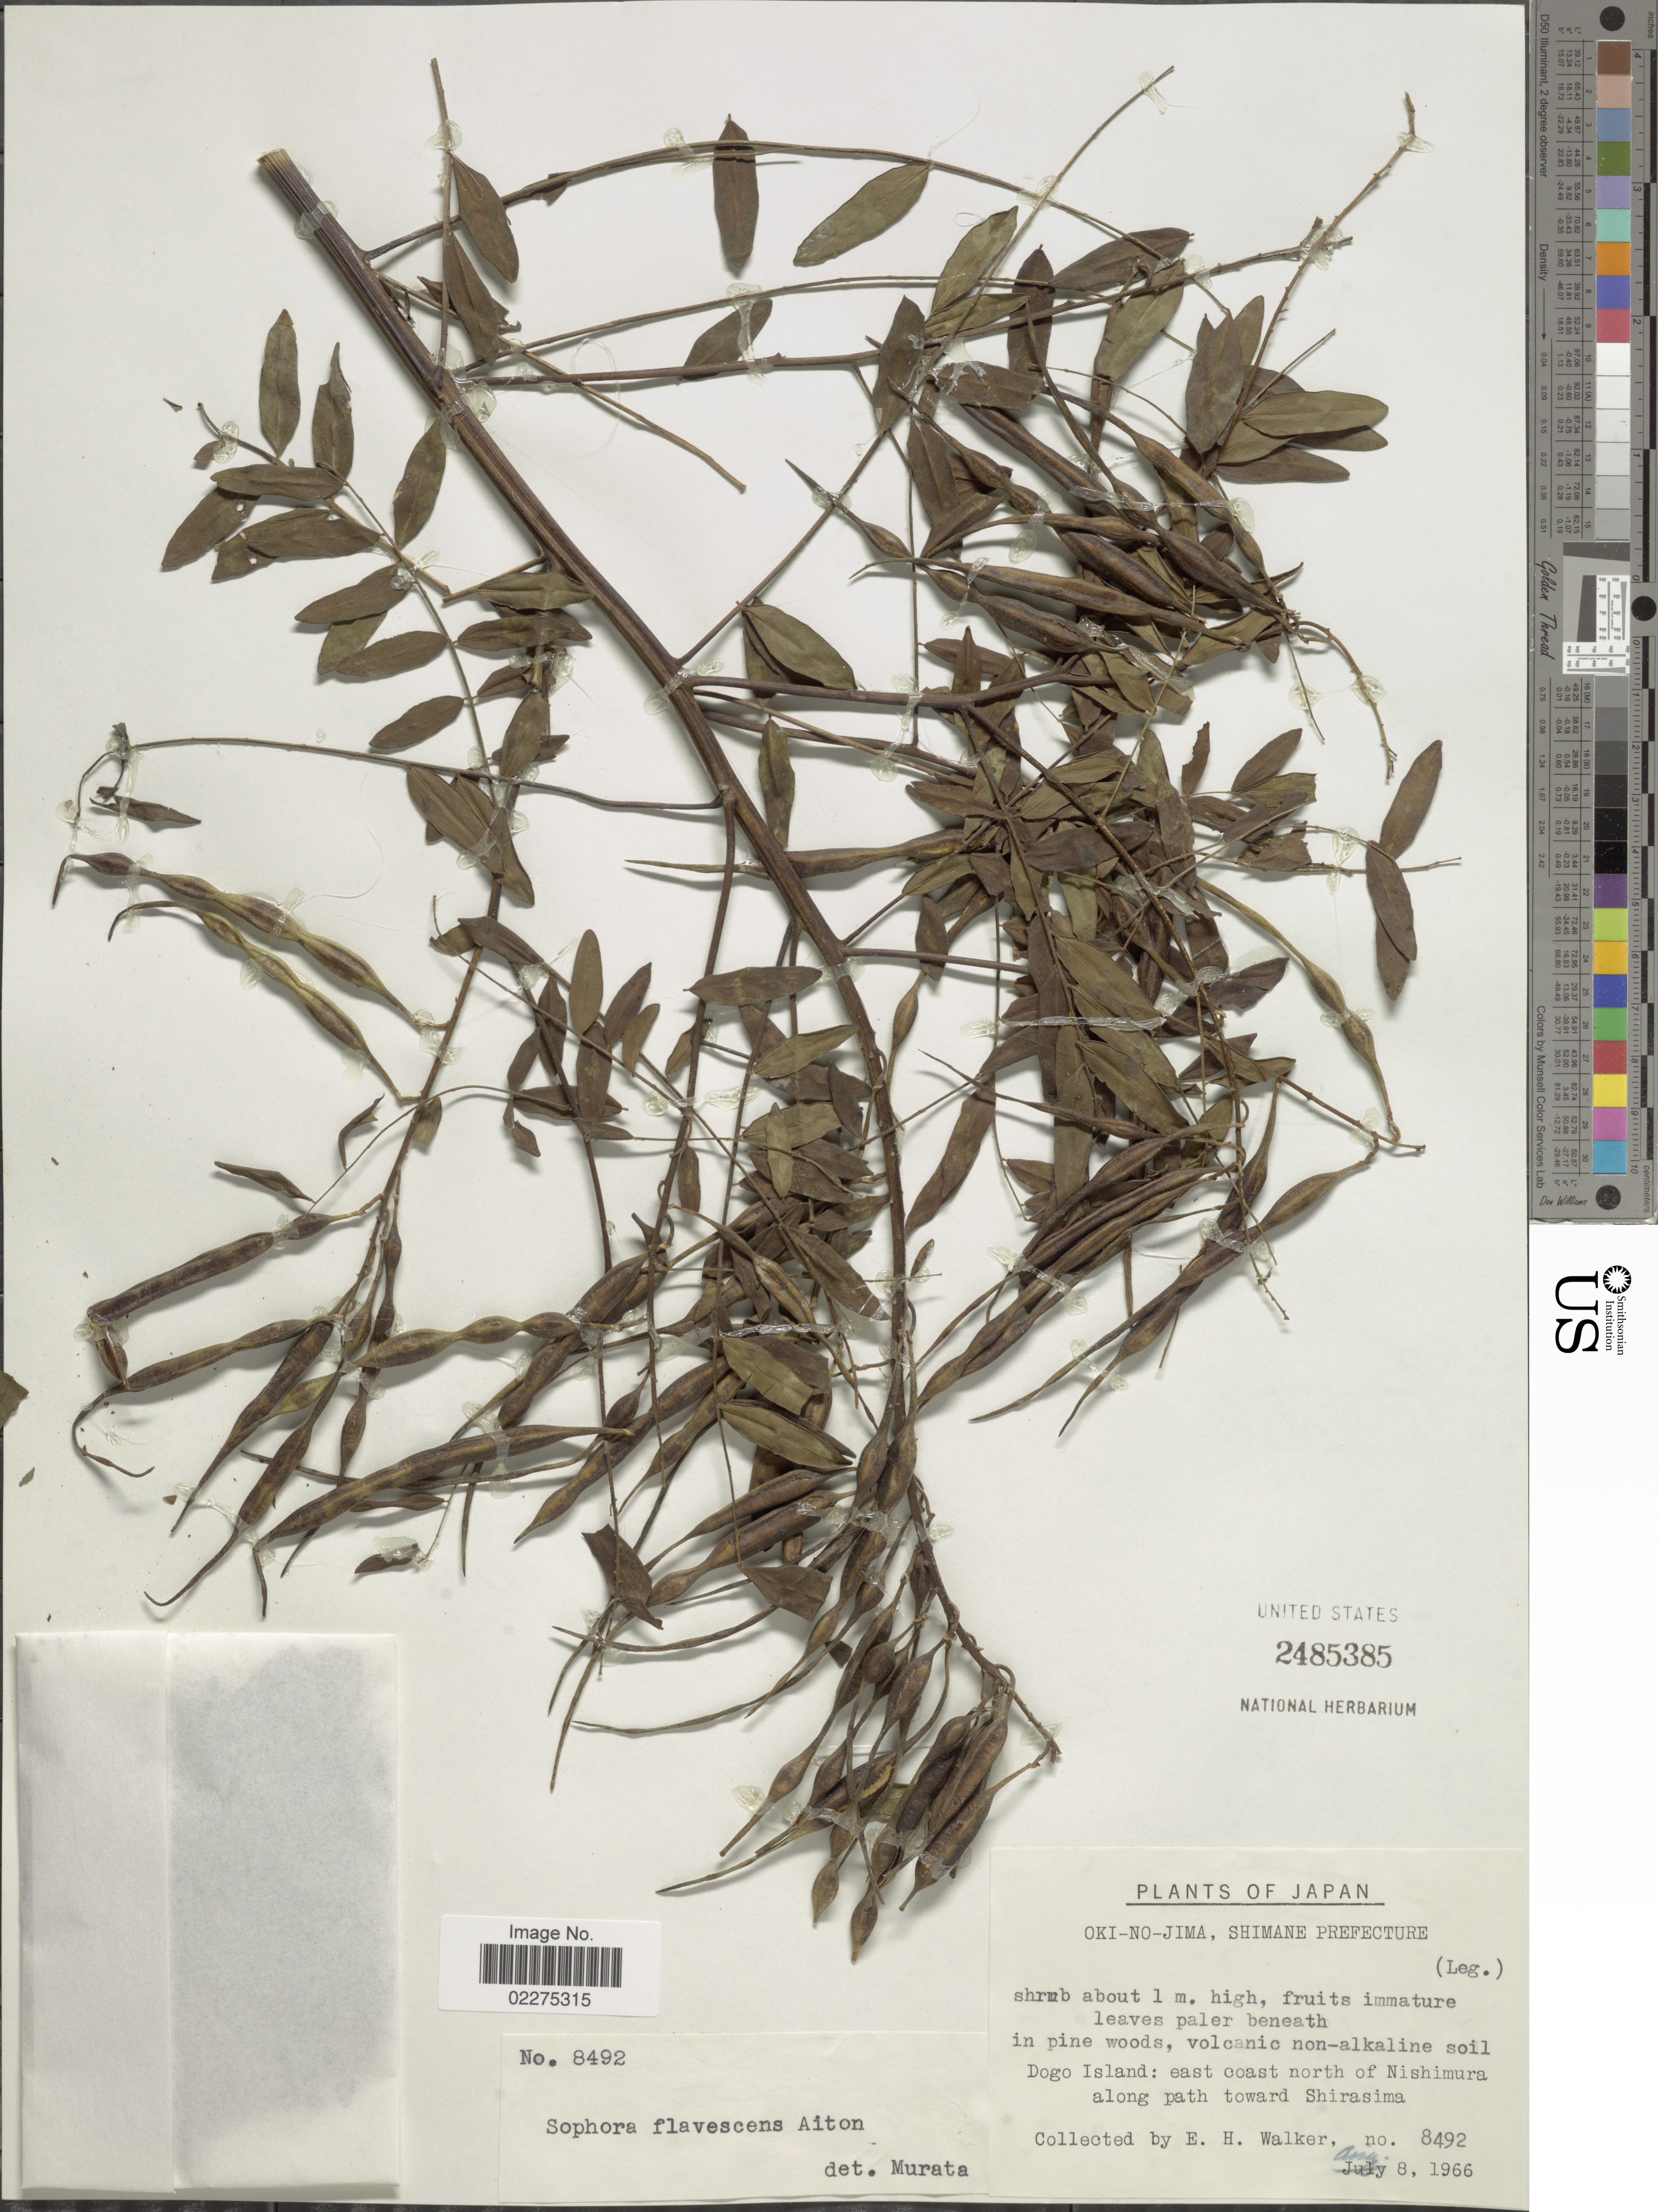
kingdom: Plantae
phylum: Tracheophyta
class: Magnoliopsida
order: Fabales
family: Fabaceae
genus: Sophora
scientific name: Sophora flavescens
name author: Aiton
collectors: E. H. Walker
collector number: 8492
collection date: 1966-08-08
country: Japan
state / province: Simane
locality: Oki-No-Jima, Shimane Prefecture. Dogo Island: east coast north of Nishimura along path toward Shirasima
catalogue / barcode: US 2485385